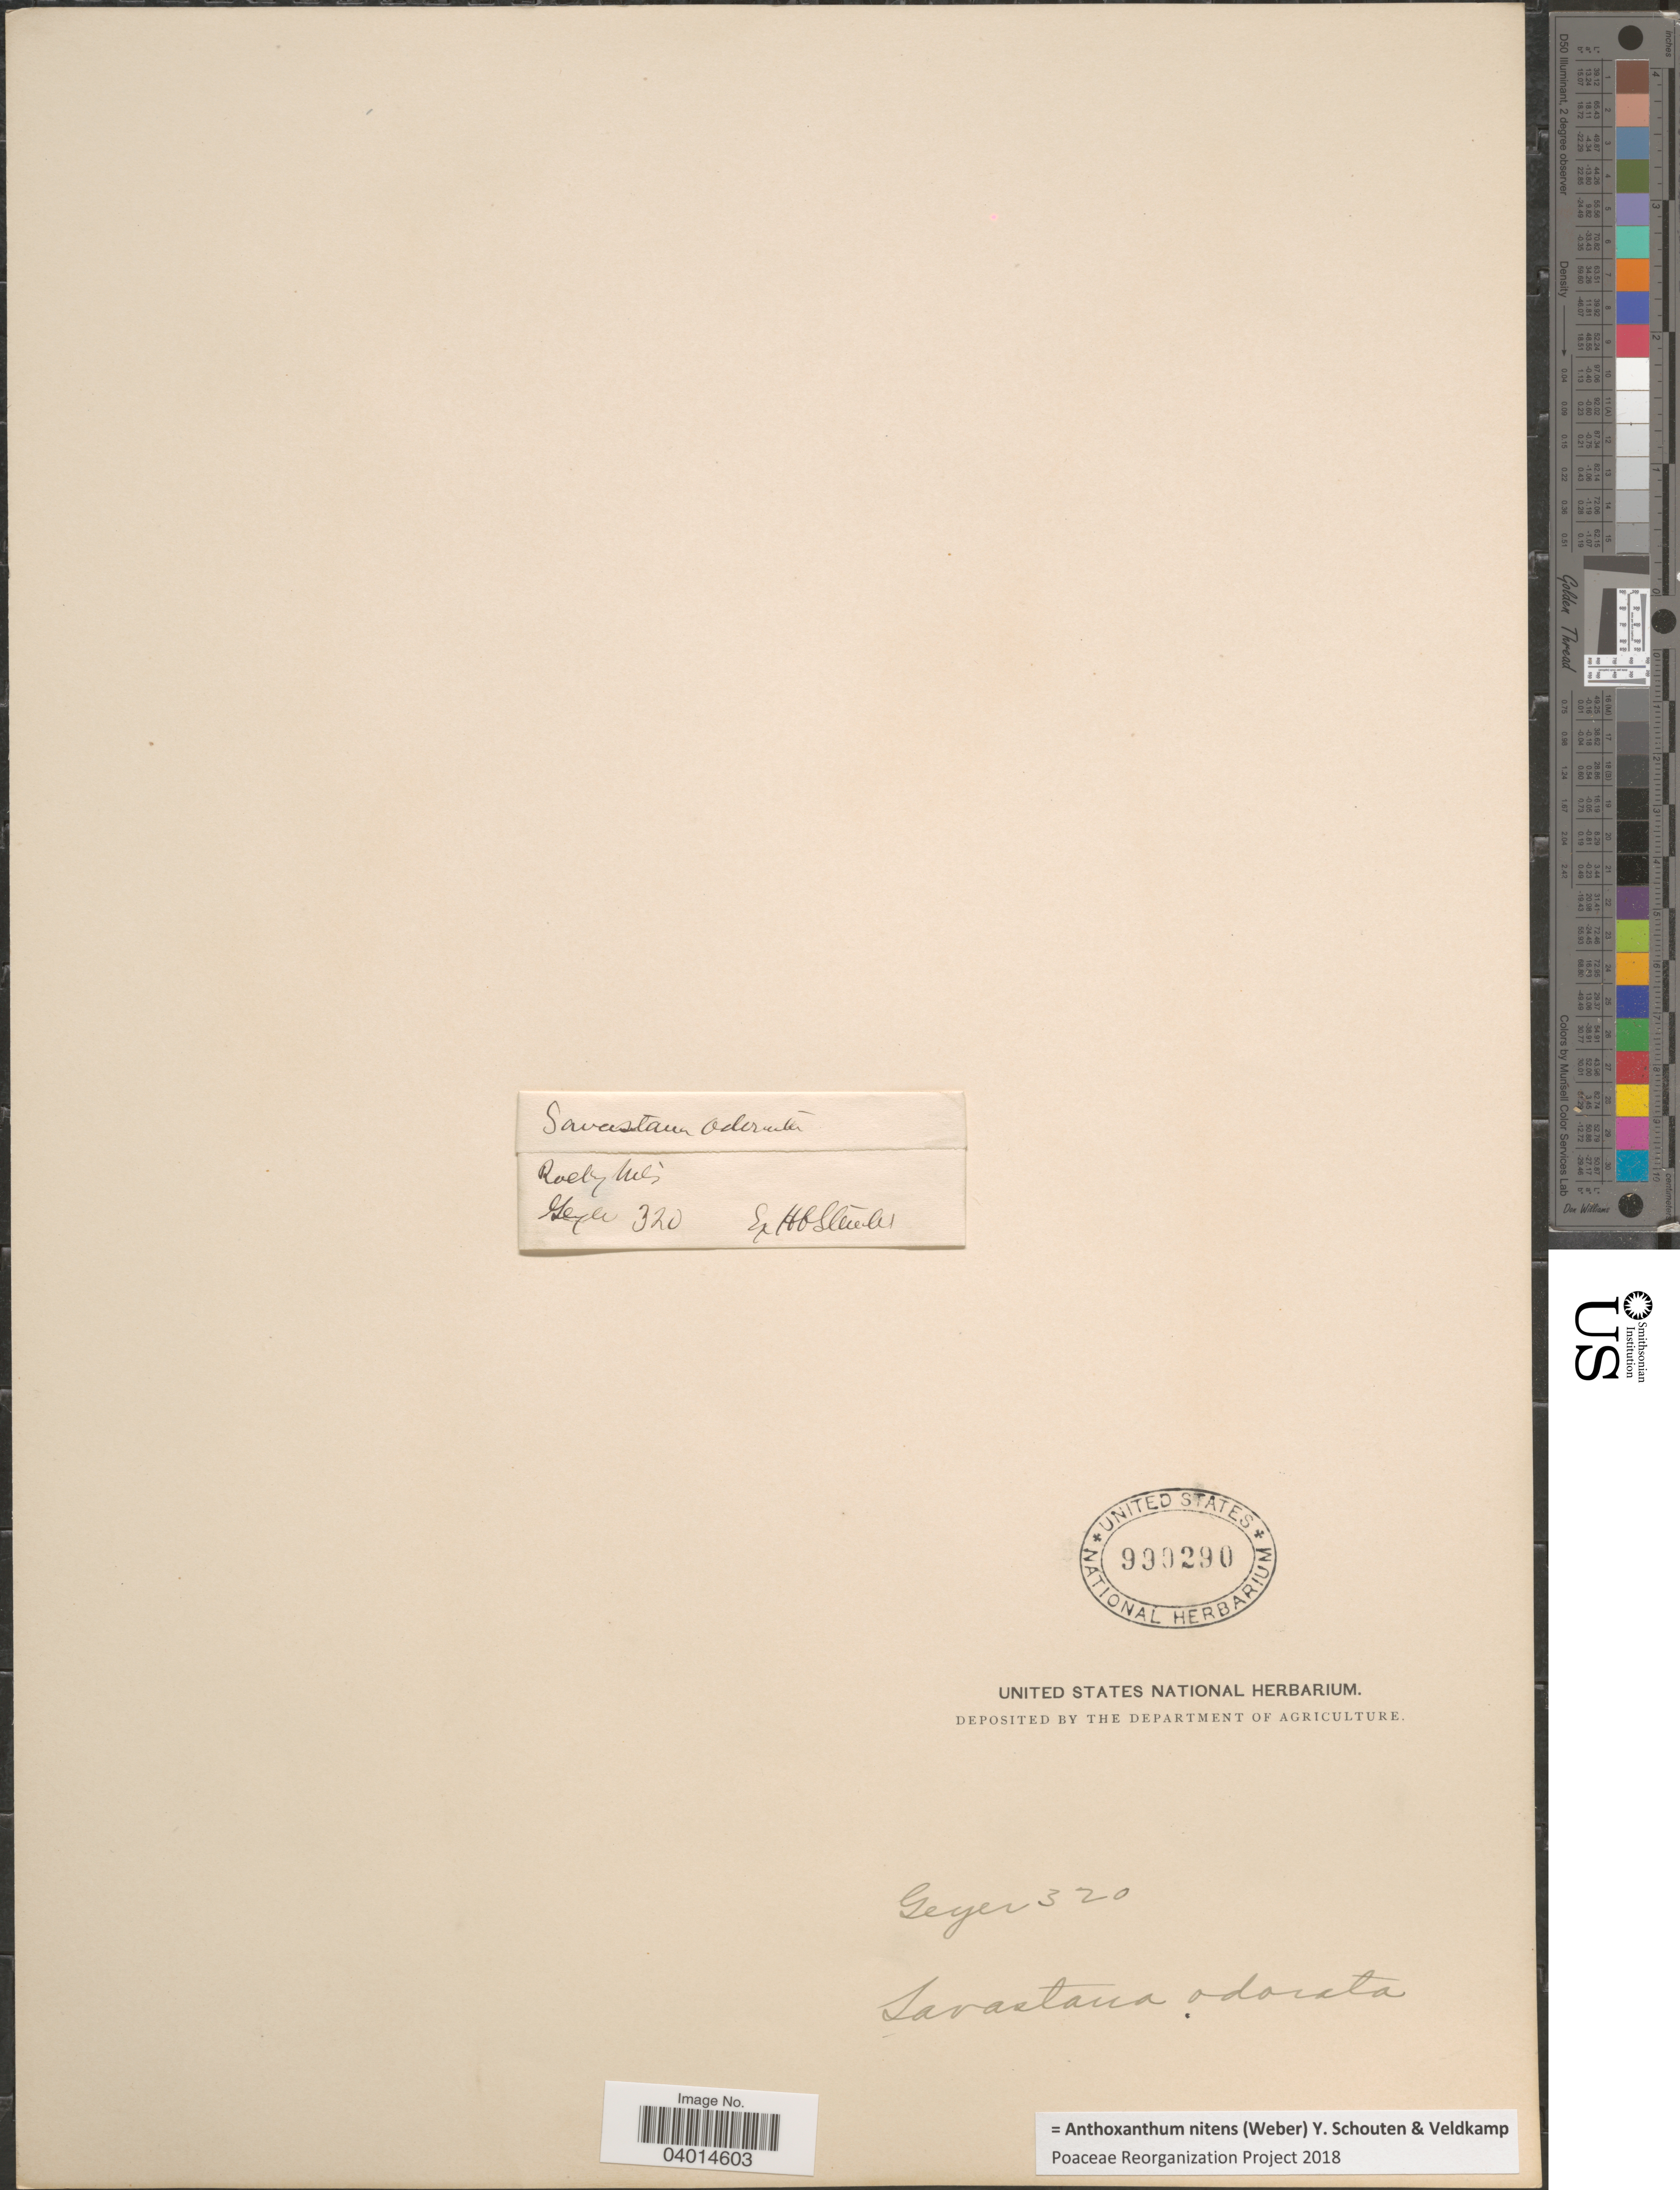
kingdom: Plantae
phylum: Tracheophyta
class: Liliopsida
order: Poales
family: Poaceae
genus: Anthoxanthum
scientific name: Anthoxanthum nitens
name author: (G.H. Weber) R.T.A. Schouten & Veldkamp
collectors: Geyer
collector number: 320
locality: Rocky Mts.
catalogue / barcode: US 990290